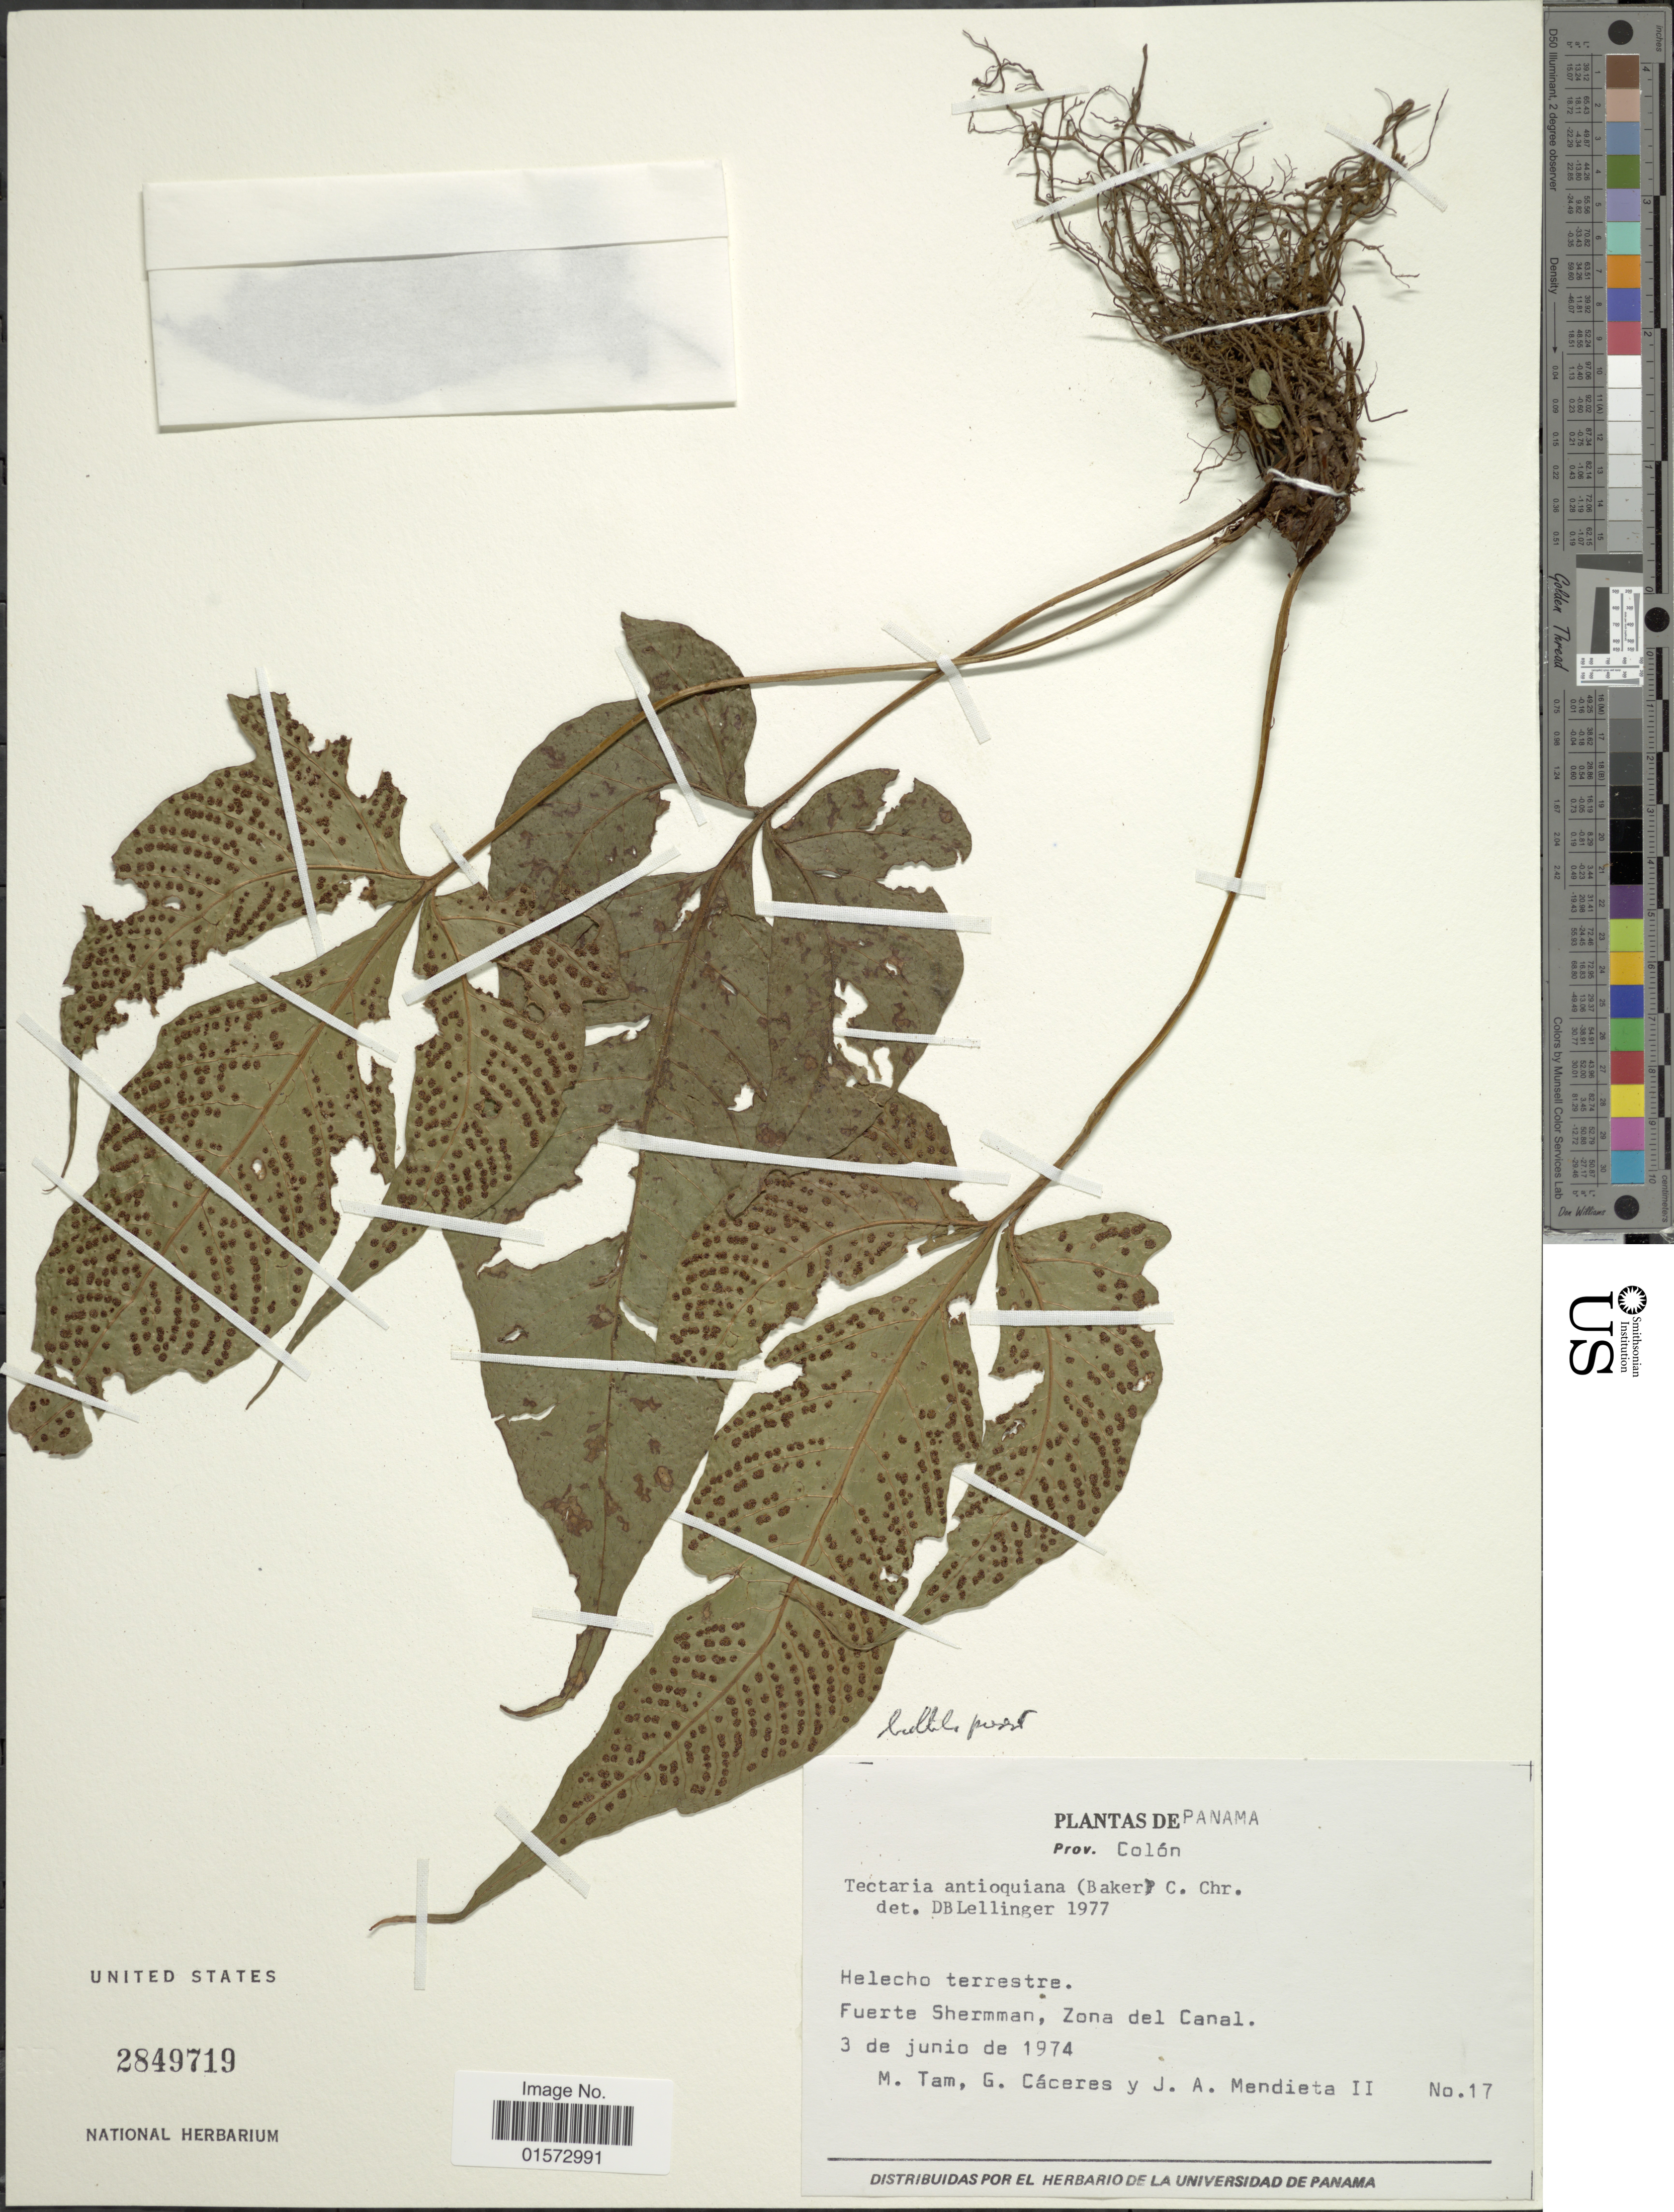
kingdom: Plantae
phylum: Tracheophyta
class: Polypodiopsida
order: Polypodiales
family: Tectariaceae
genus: Tectaria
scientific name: Tectaria antioquiana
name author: (Baker) C. Chr.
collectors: Tam Ce-Ming, G. Cáceres & J. Mendieta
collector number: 17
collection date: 1974-06-03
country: Panama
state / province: Colón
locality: Fuerte Shermman, Zona del Canal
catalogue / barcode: US 2849719